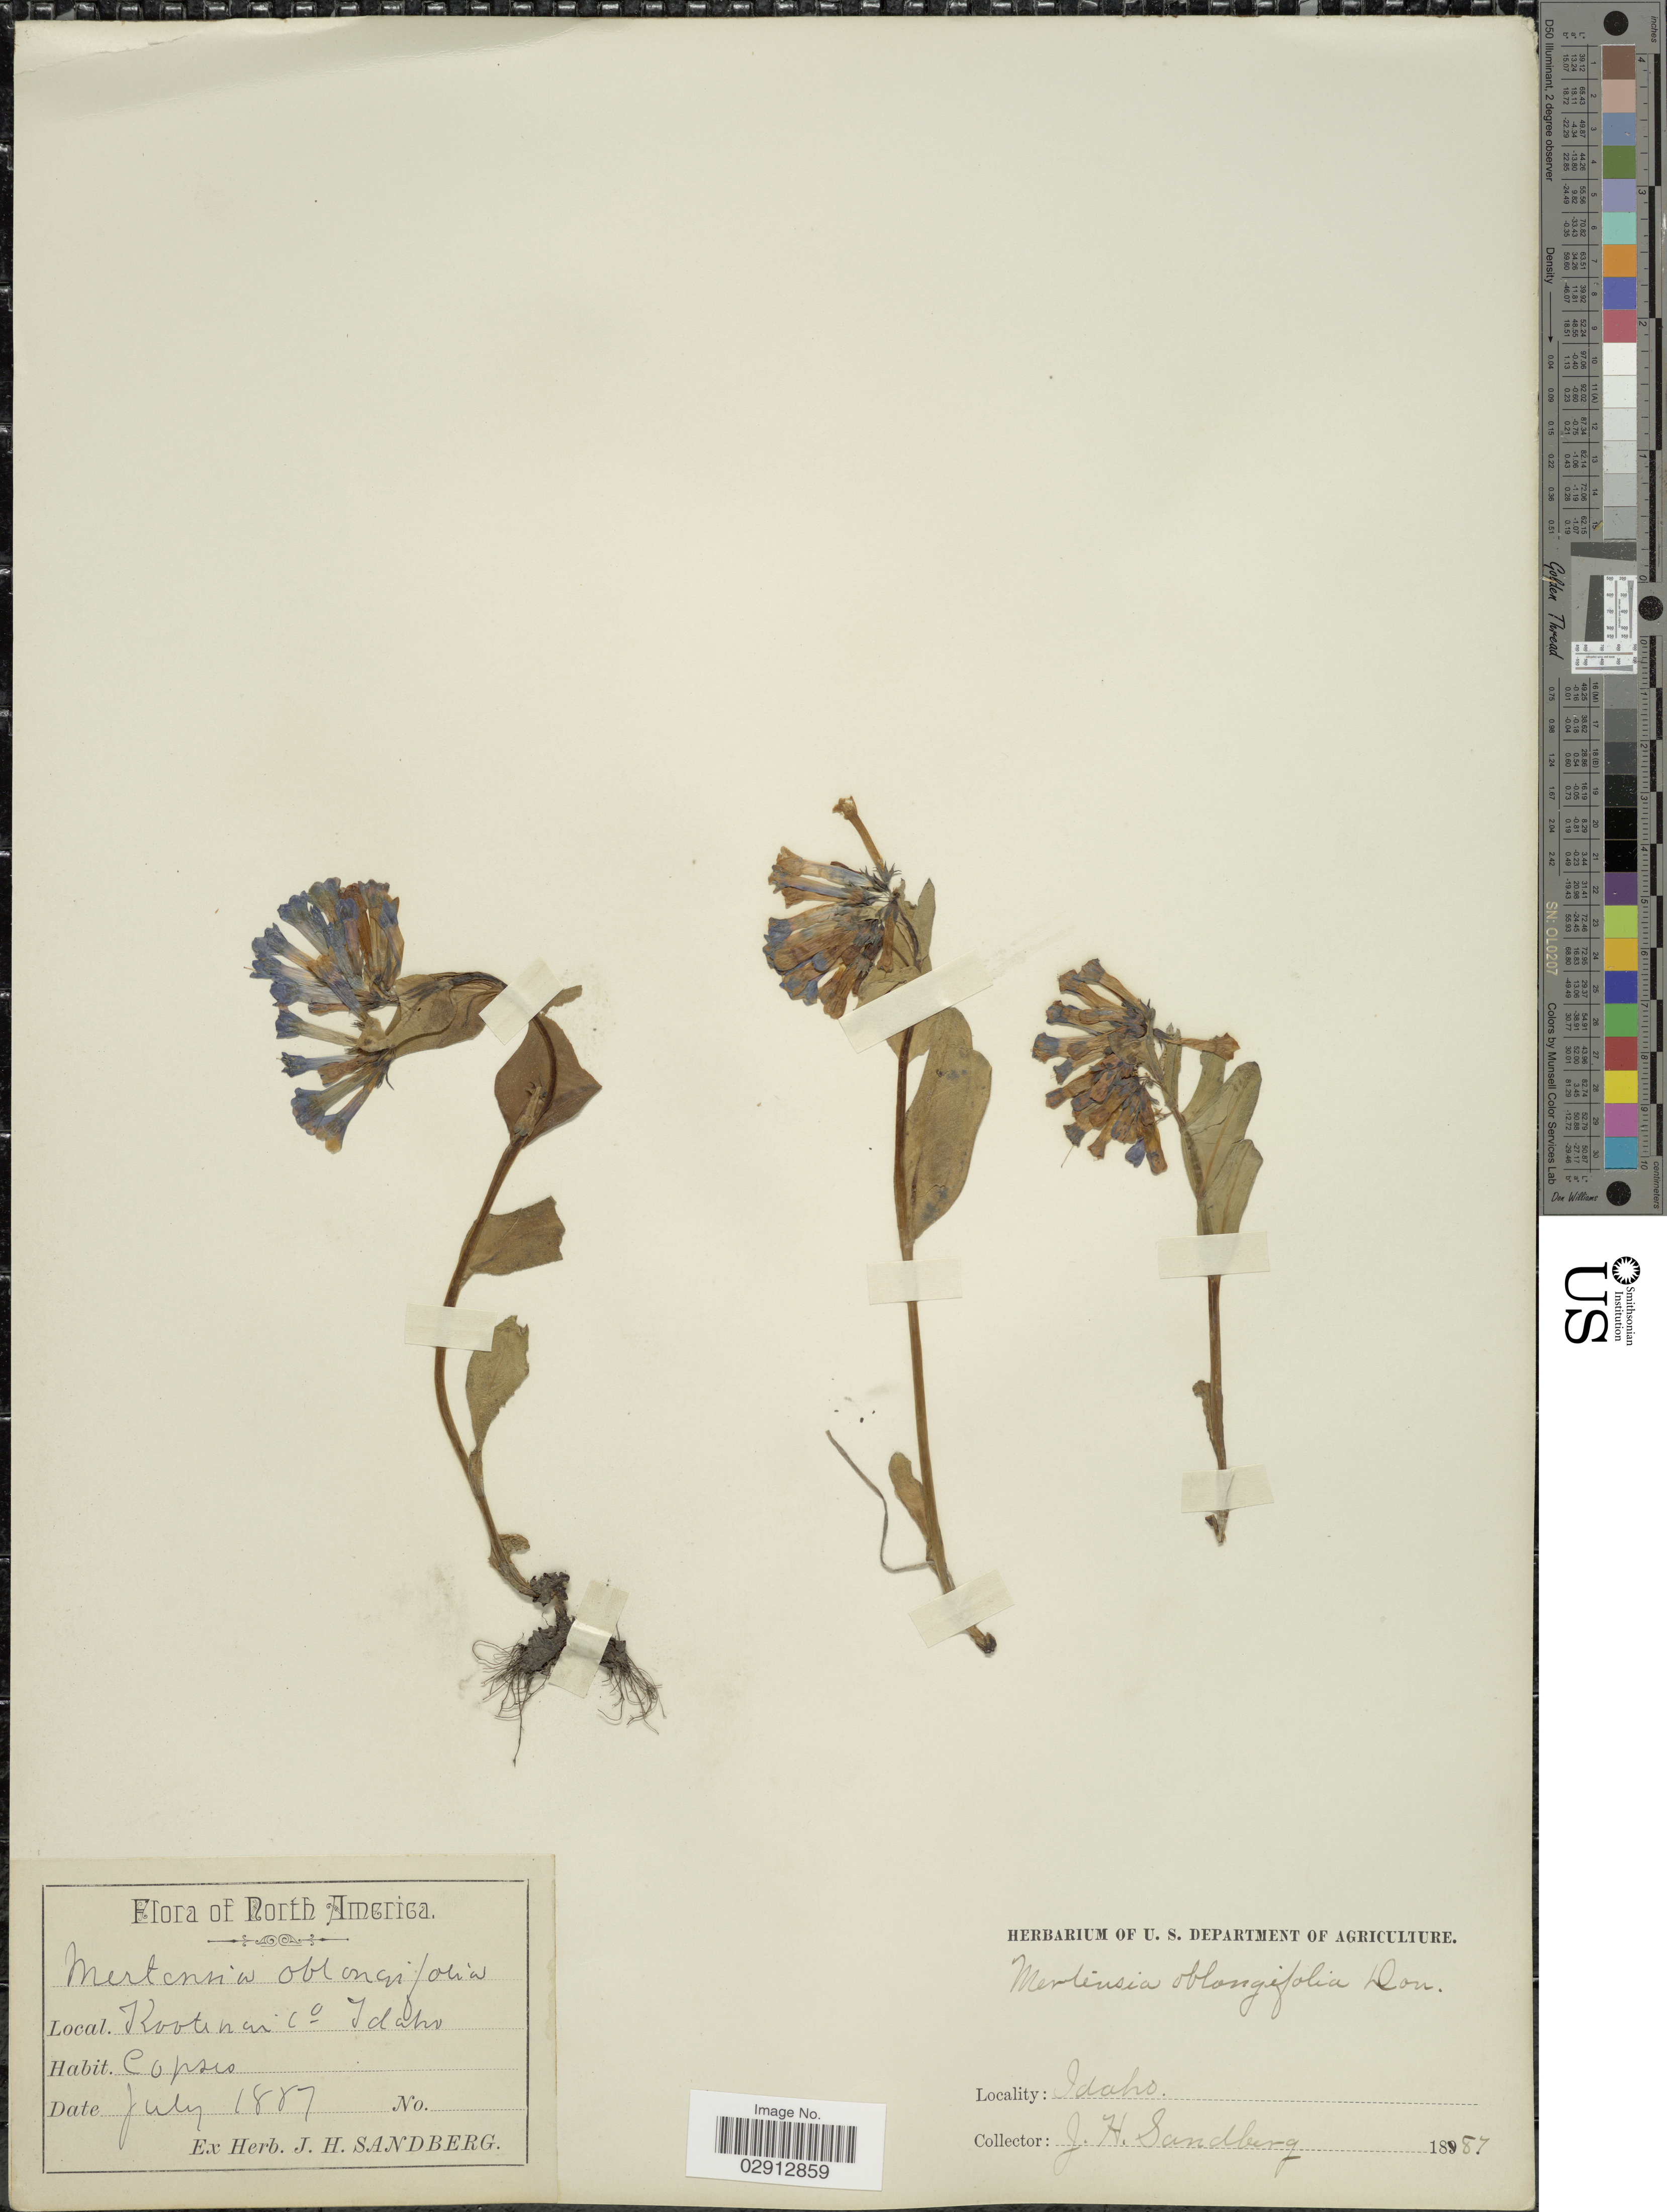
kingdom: Plantae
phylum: Tracheophyta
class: Magnoliopsida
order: Boraginales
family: Boraginaceae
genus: Mertensia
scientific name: Mertensia oblongifolia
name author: (Nutt.) G. Don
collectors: J. H. Sandberg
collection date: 1887-07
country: United States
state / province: Idaho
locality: Kootenai Co.